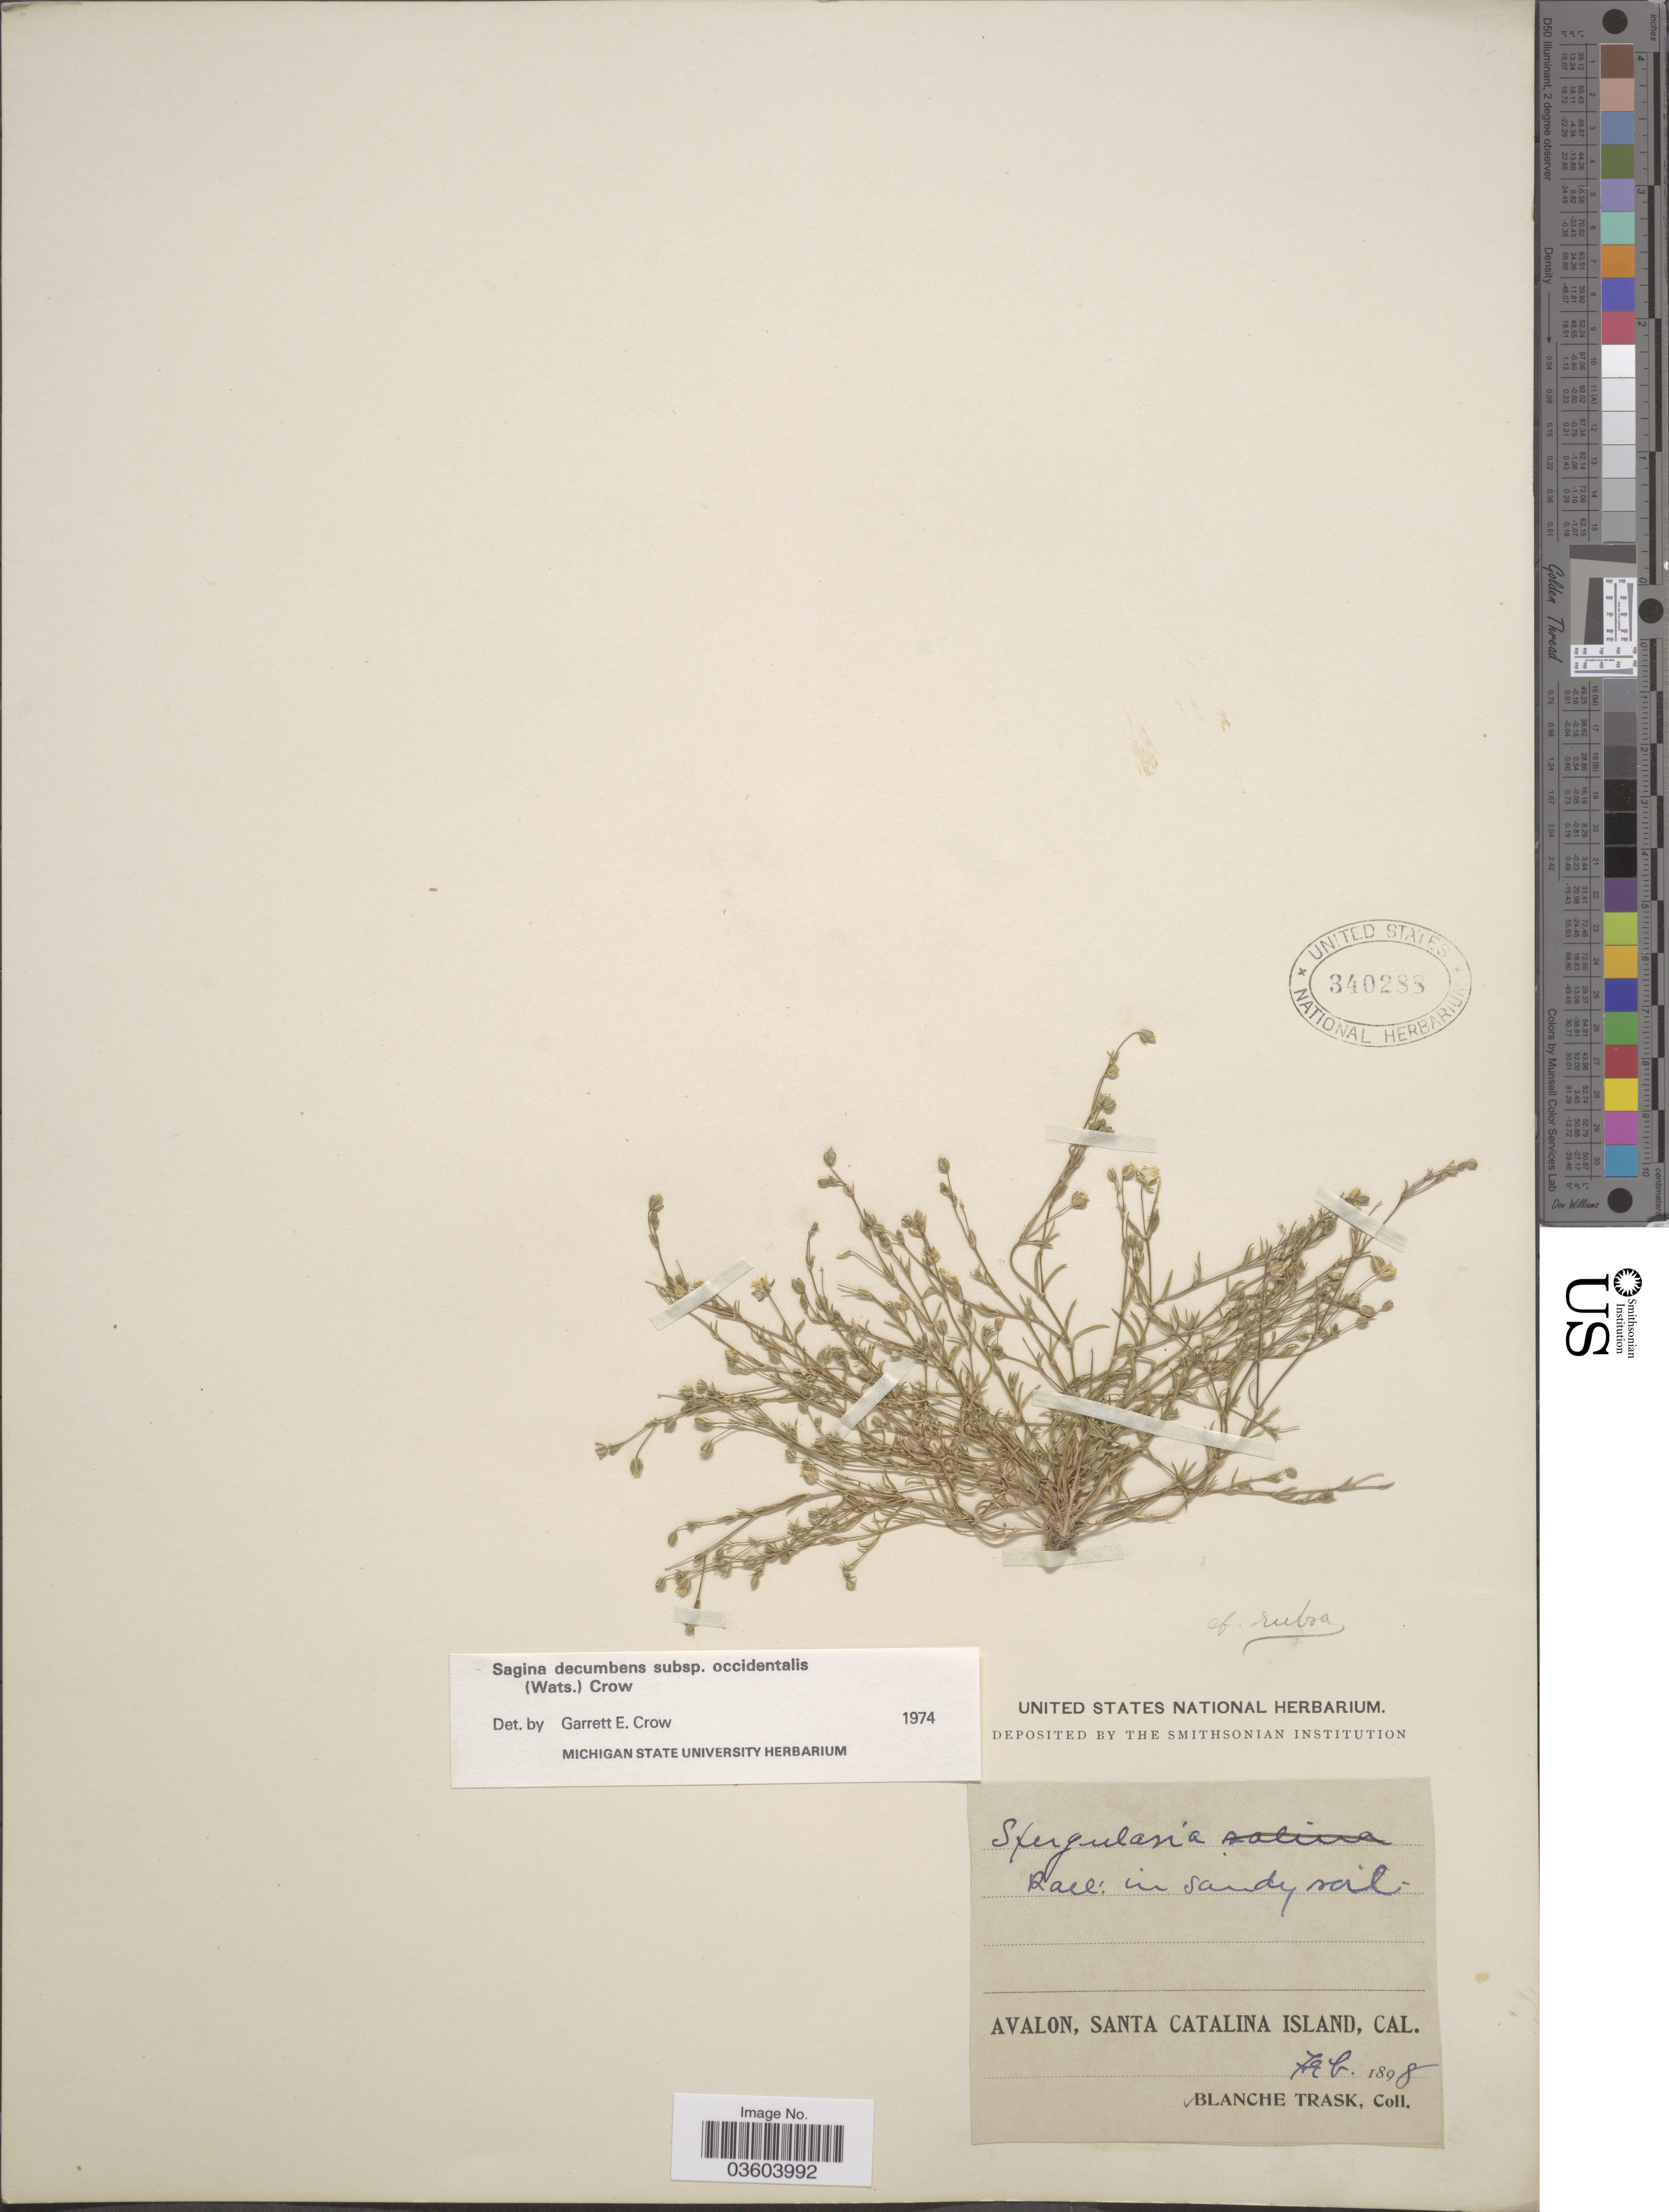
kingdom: Plantae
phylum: Tracheophyta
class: Magnoliopsida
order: Caryophyllales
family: Caryophyllaceae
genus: Sagina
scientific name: Sagina decumbens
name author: (Elliott) Torr. & A. Gray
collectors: B. Trask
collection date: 1898-02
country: United States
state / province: California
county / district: Los Angeles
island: Santa Catalina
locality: Avalon, Santa Catalina Island.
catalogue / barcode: US 340288